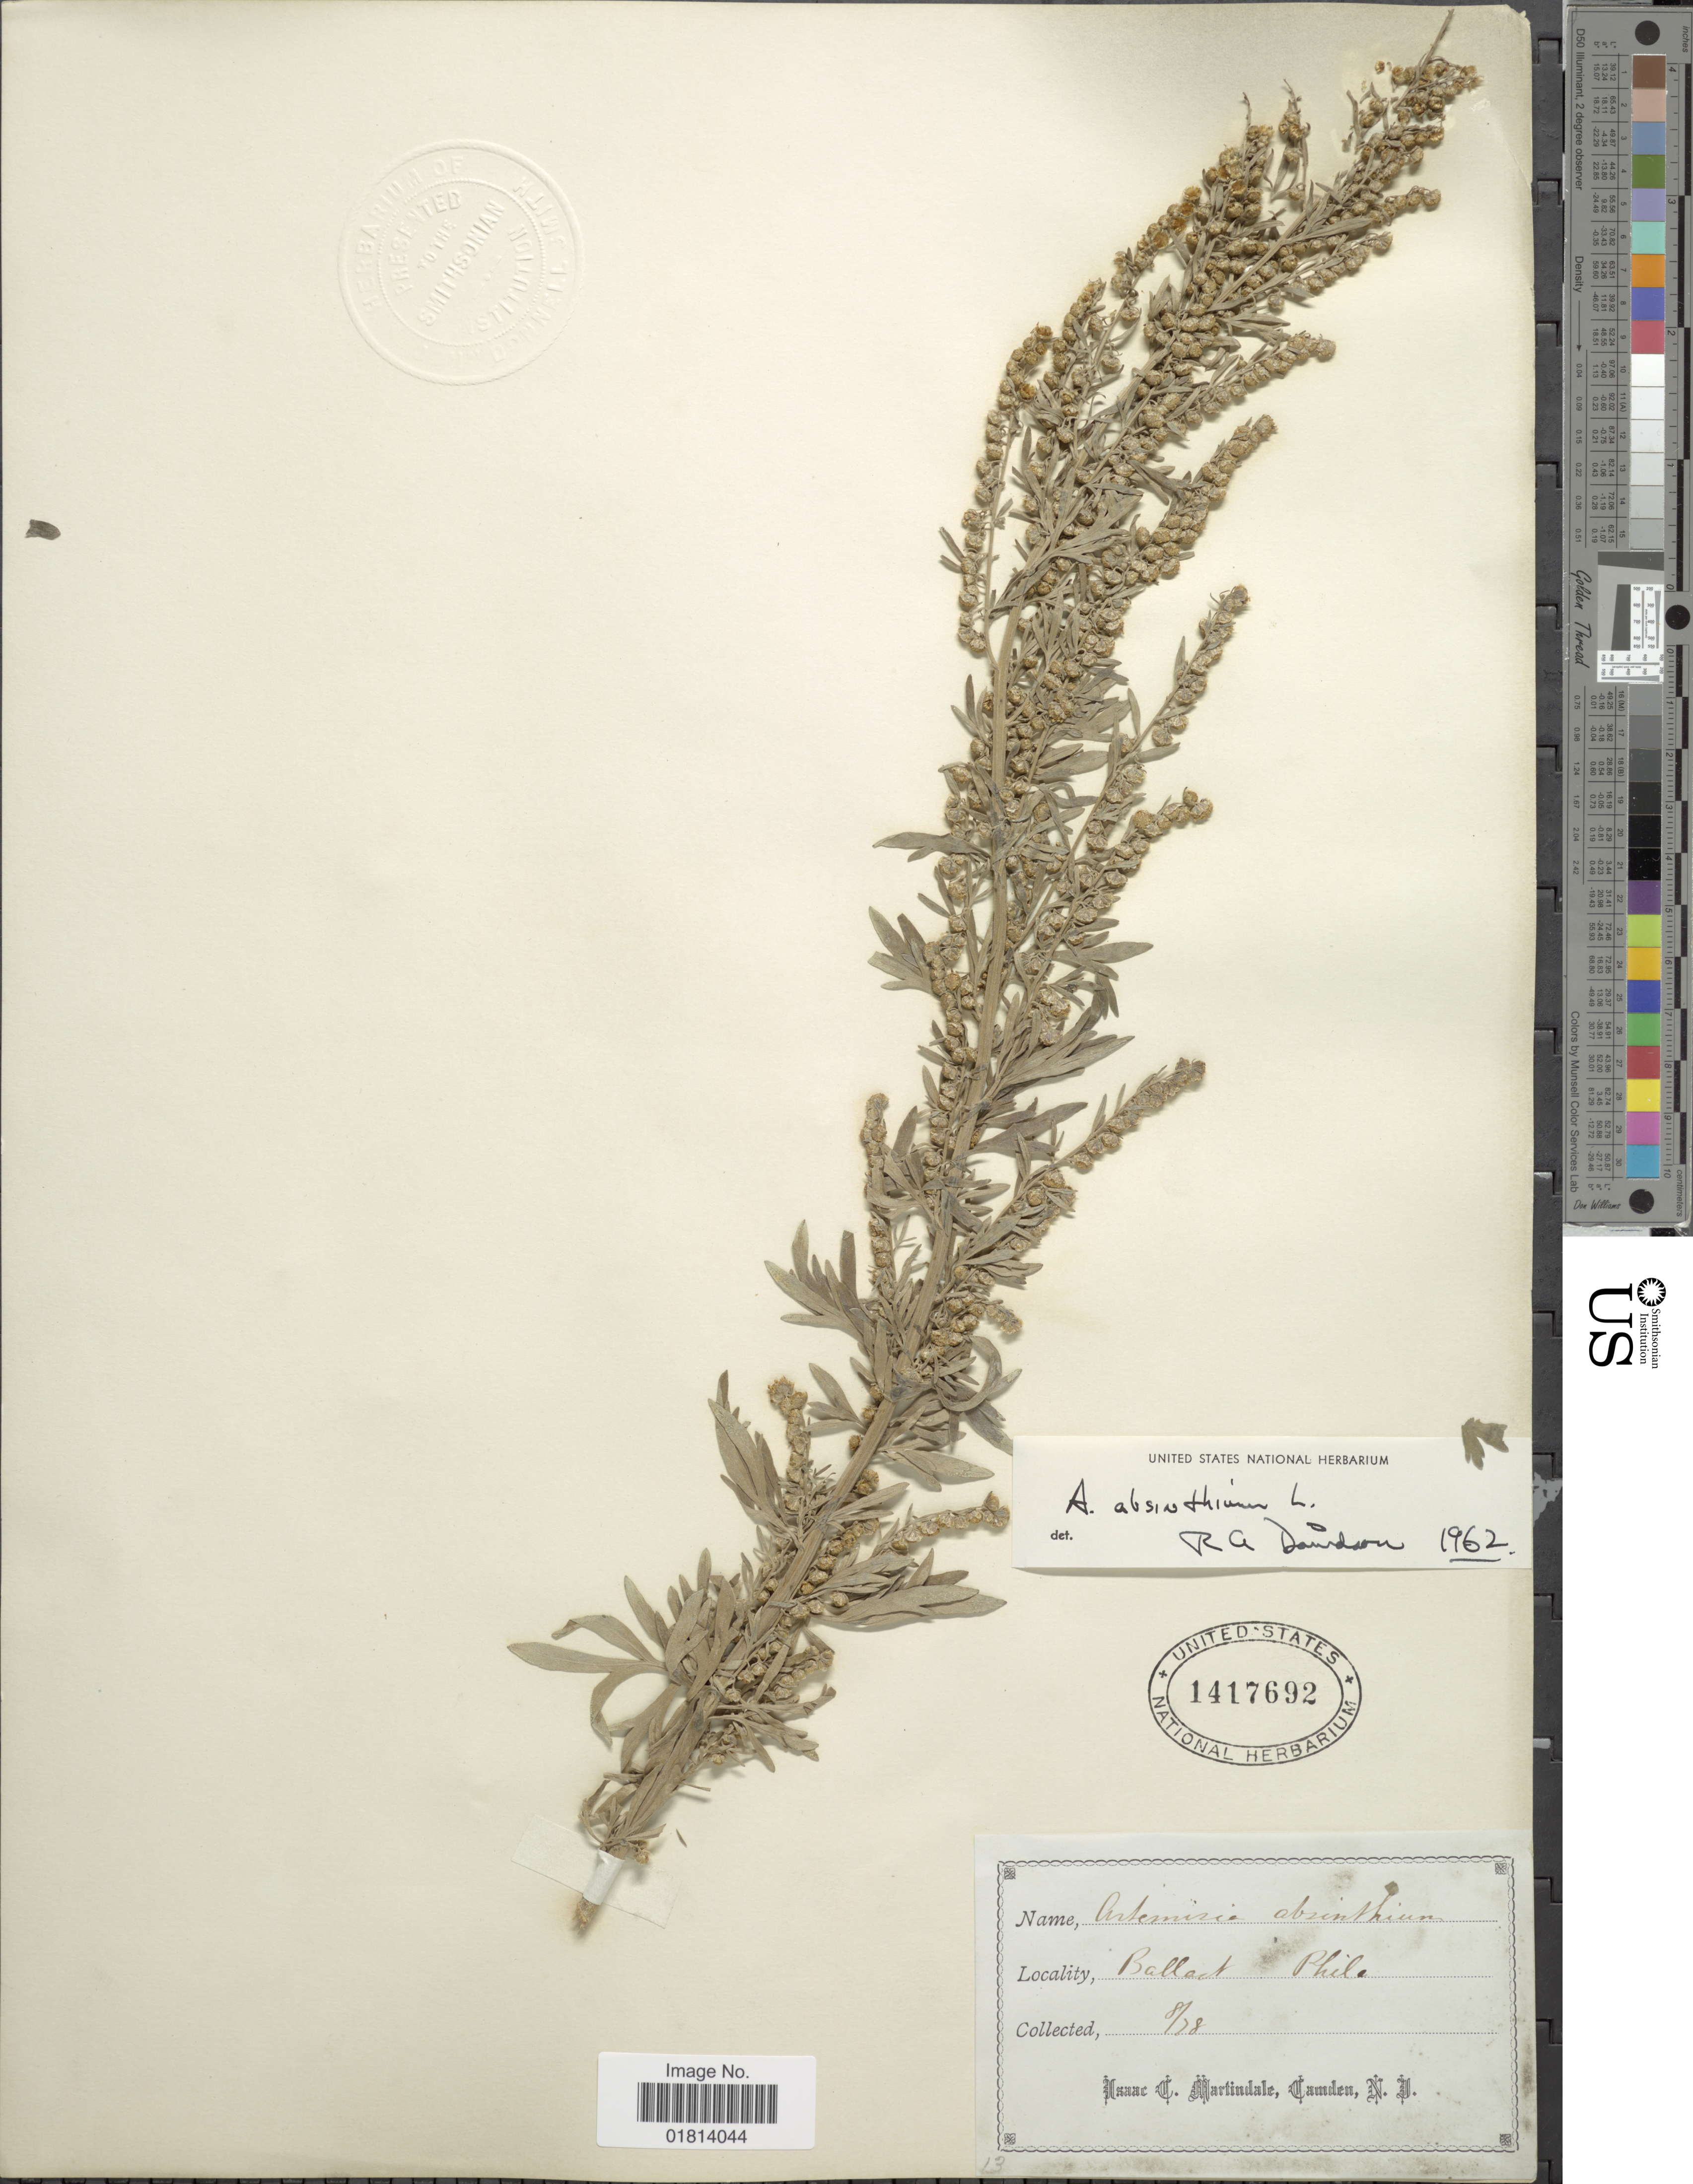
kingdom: Plantae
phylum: Tracheophyta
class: Magnoliopsida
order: Asterales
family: Asteraceae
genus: Artemisia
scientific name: Artemisia absinthium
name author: L.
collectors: I. C. Martindale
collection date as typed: Transcribed d/m/y: /8/78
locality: Ballast, Phila.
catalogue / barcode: US 1417692